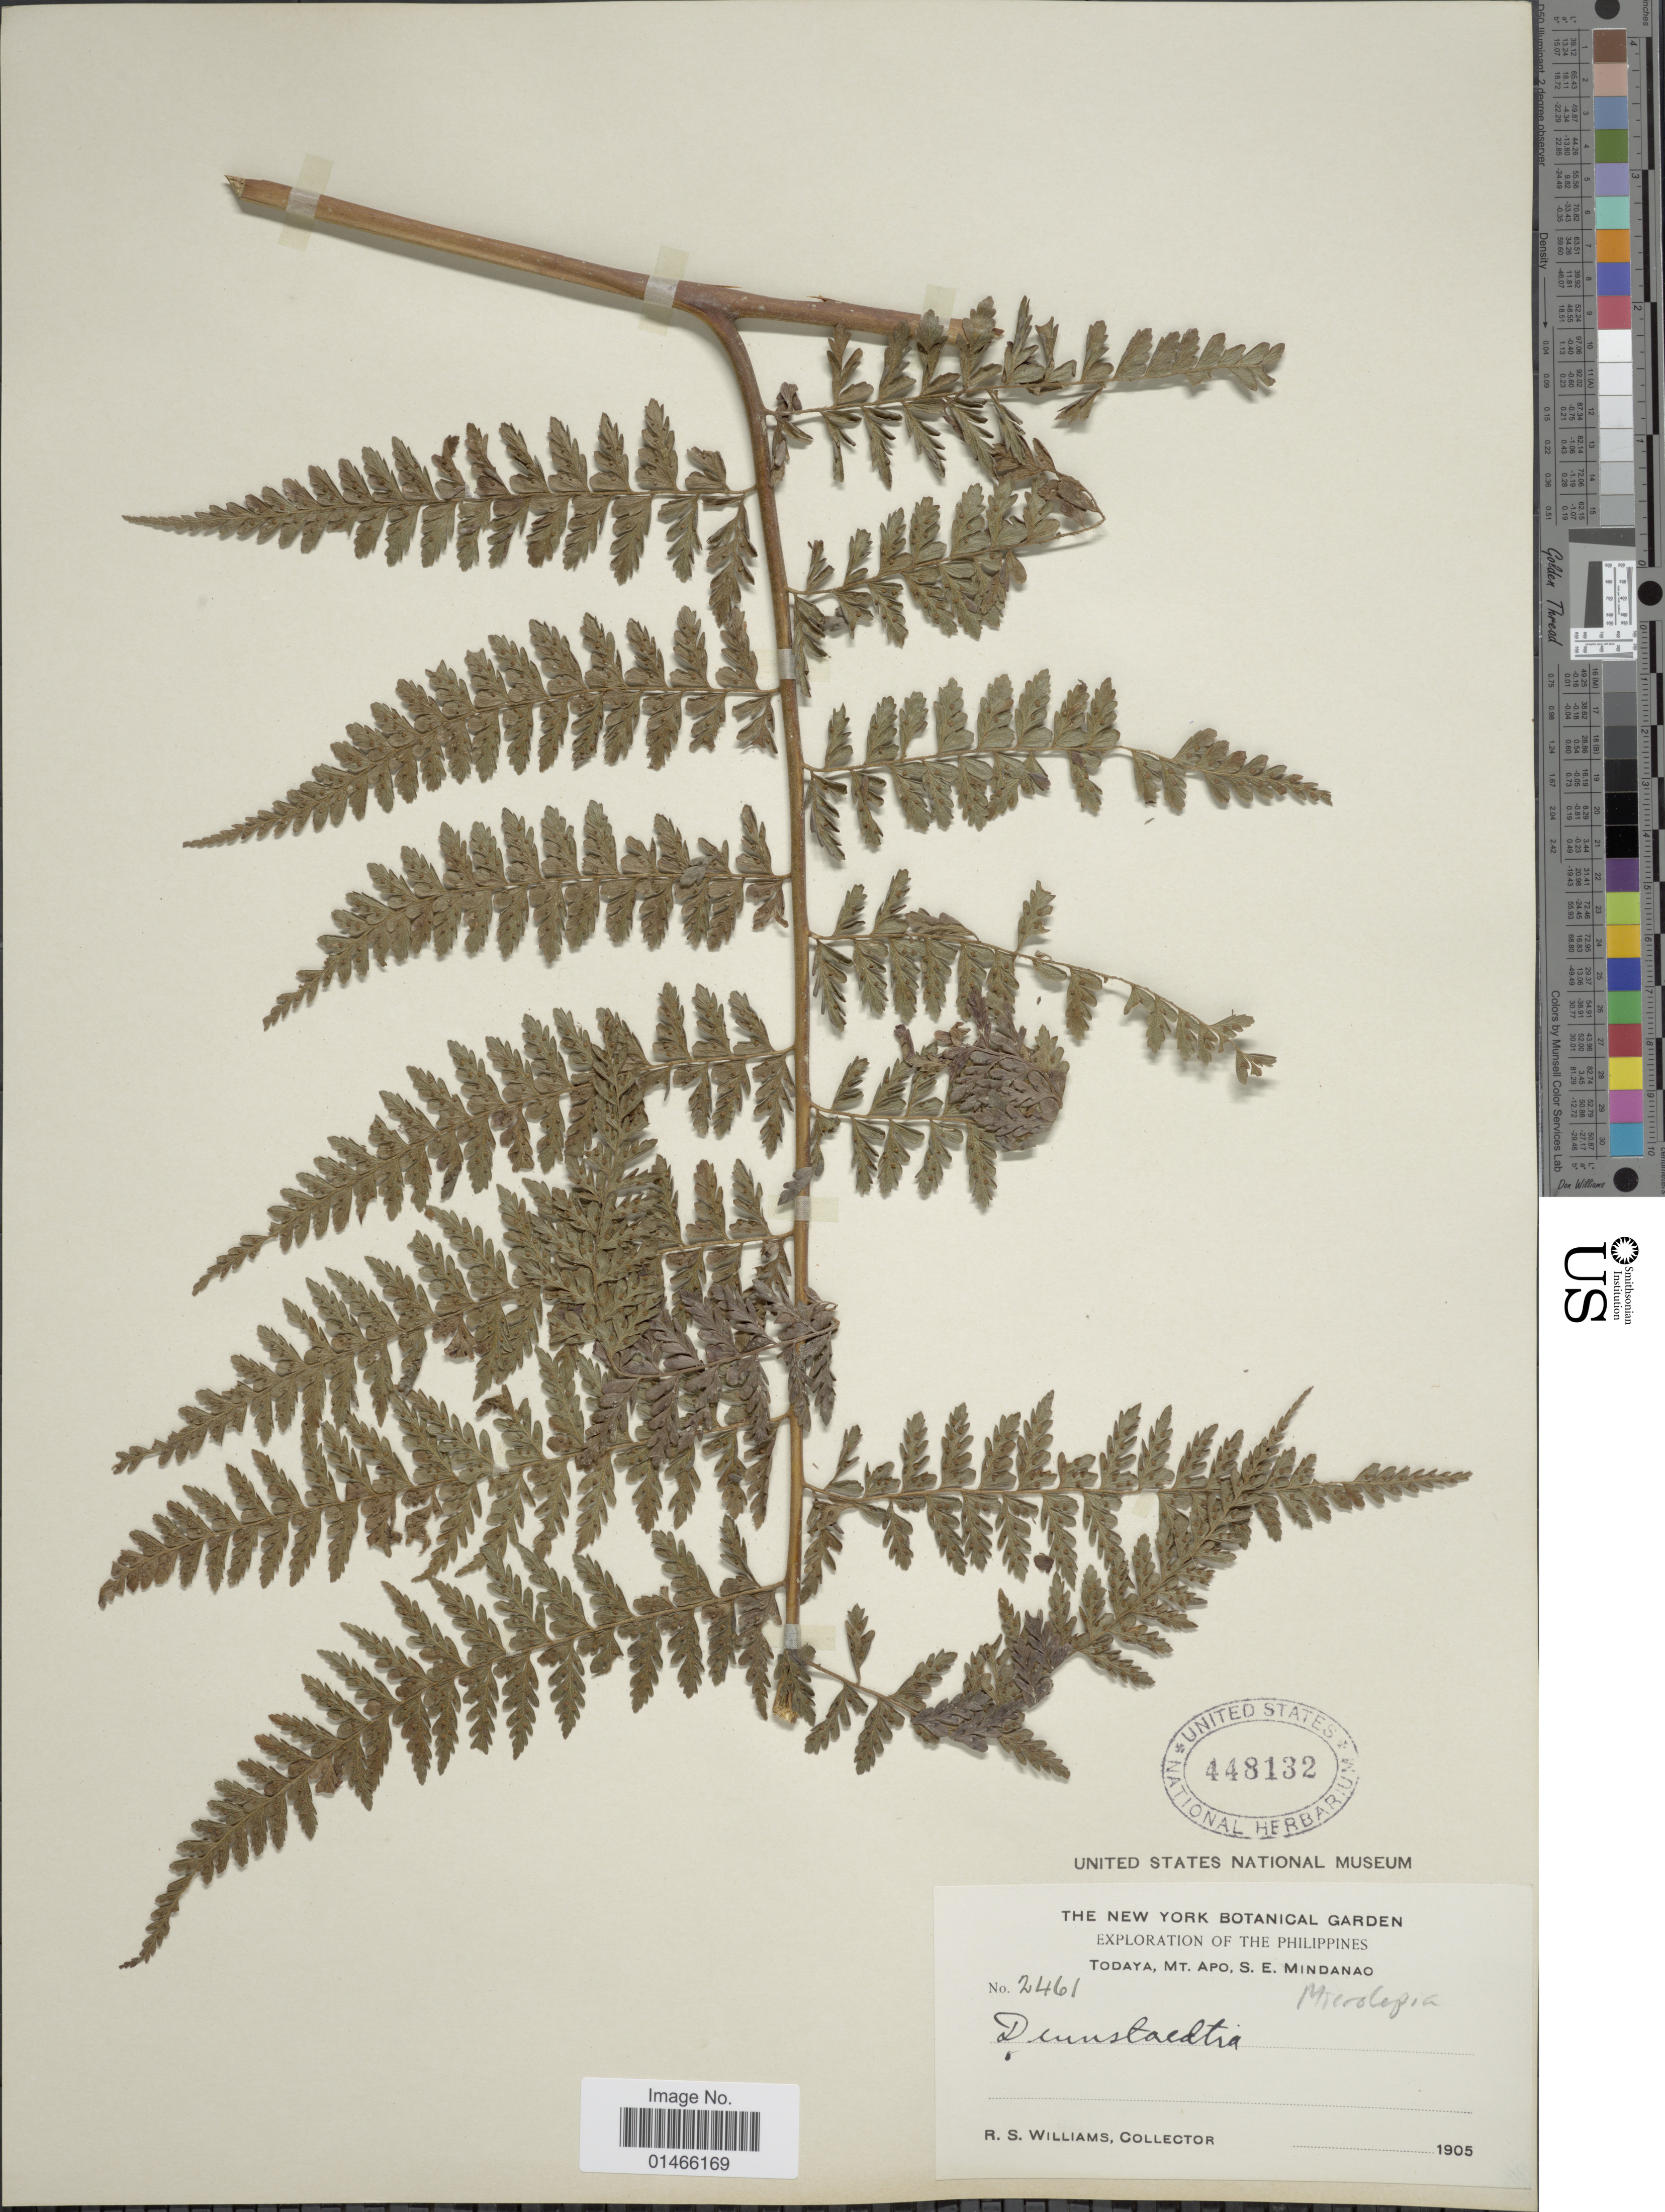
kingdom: Plantae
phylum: Tracheophyta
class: Polypodiopsida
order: Polypodiales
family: Dennstaedtiaceae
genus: Microlepia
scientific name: Microlepia sp.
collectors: R. S. Williams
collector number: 2461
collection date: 1905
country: Philippines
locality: Todaya, Mt. Apo, S.E. Mindanao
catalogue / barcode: US 448132